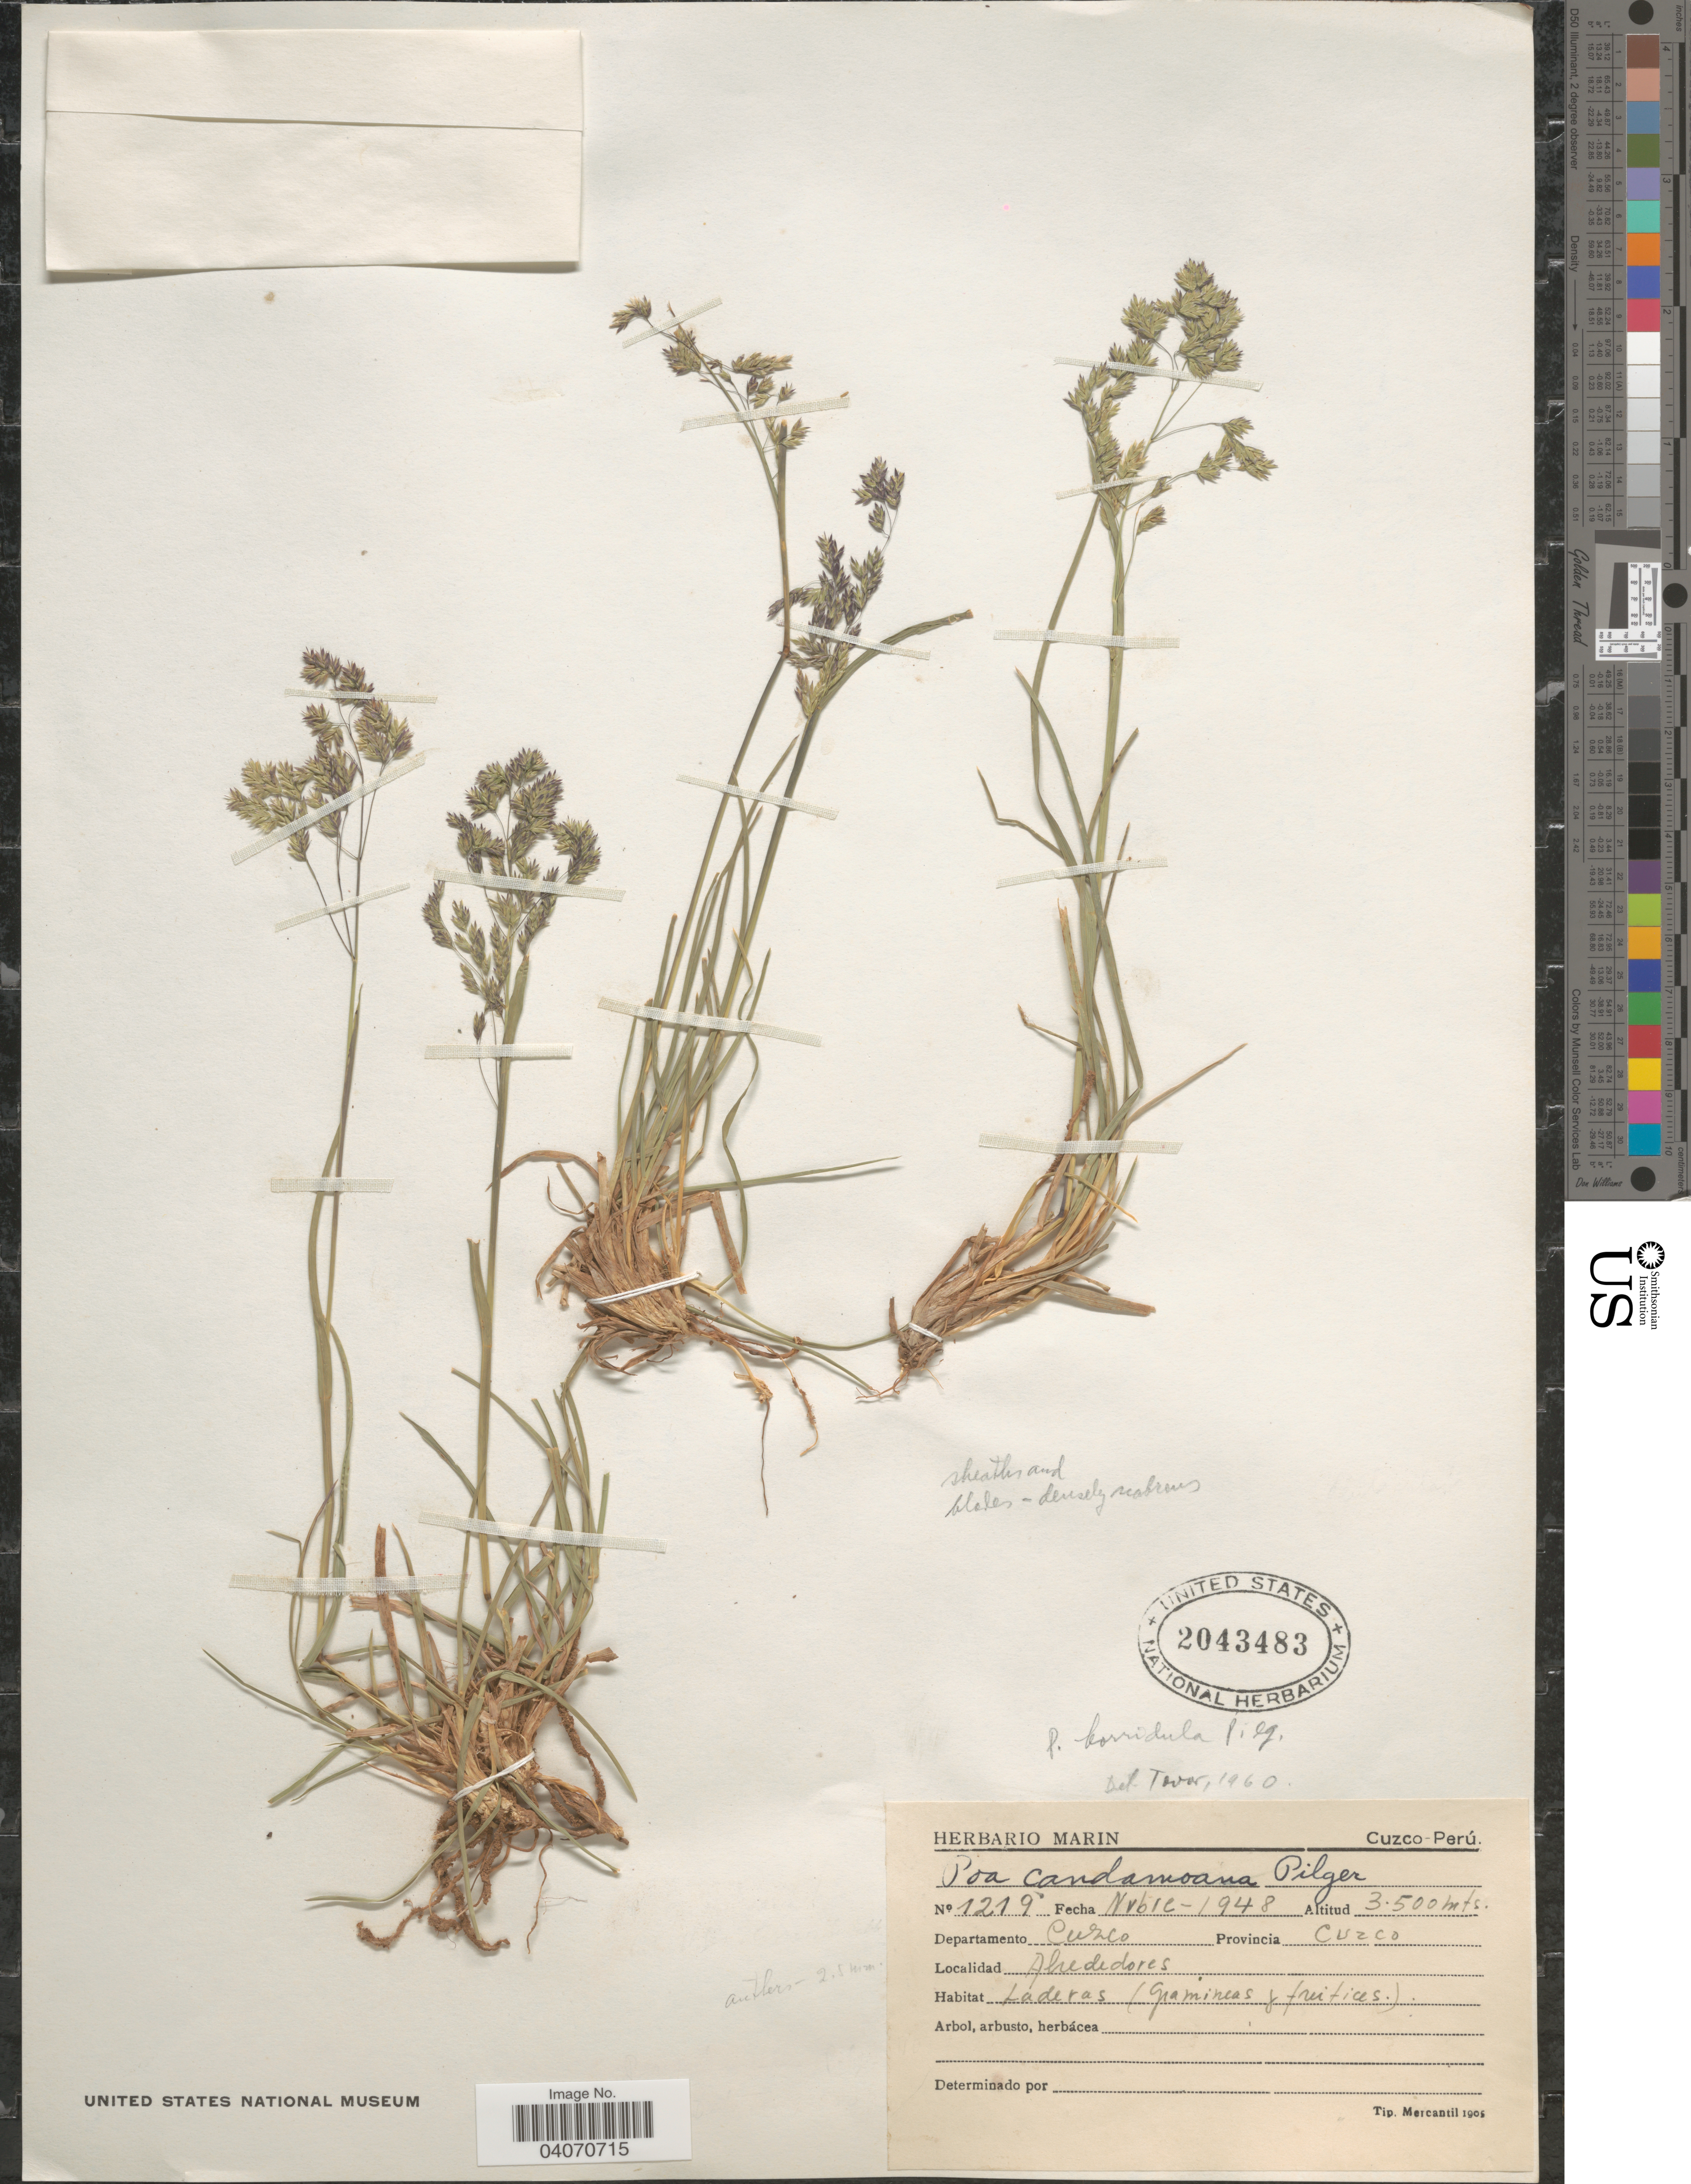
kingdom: Plantae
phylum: Tracheophyta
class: Liliopsida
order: Poales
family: Poaceae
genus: Poa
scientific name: Poa horridula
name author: Pilg.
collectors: ex herb. Marin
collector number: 1219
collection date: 1948-11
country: Peru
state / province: Cusco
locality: Departamento Cuzco. Province Cuzco. Alrededores.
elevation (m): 3500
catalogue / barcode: US 2043483